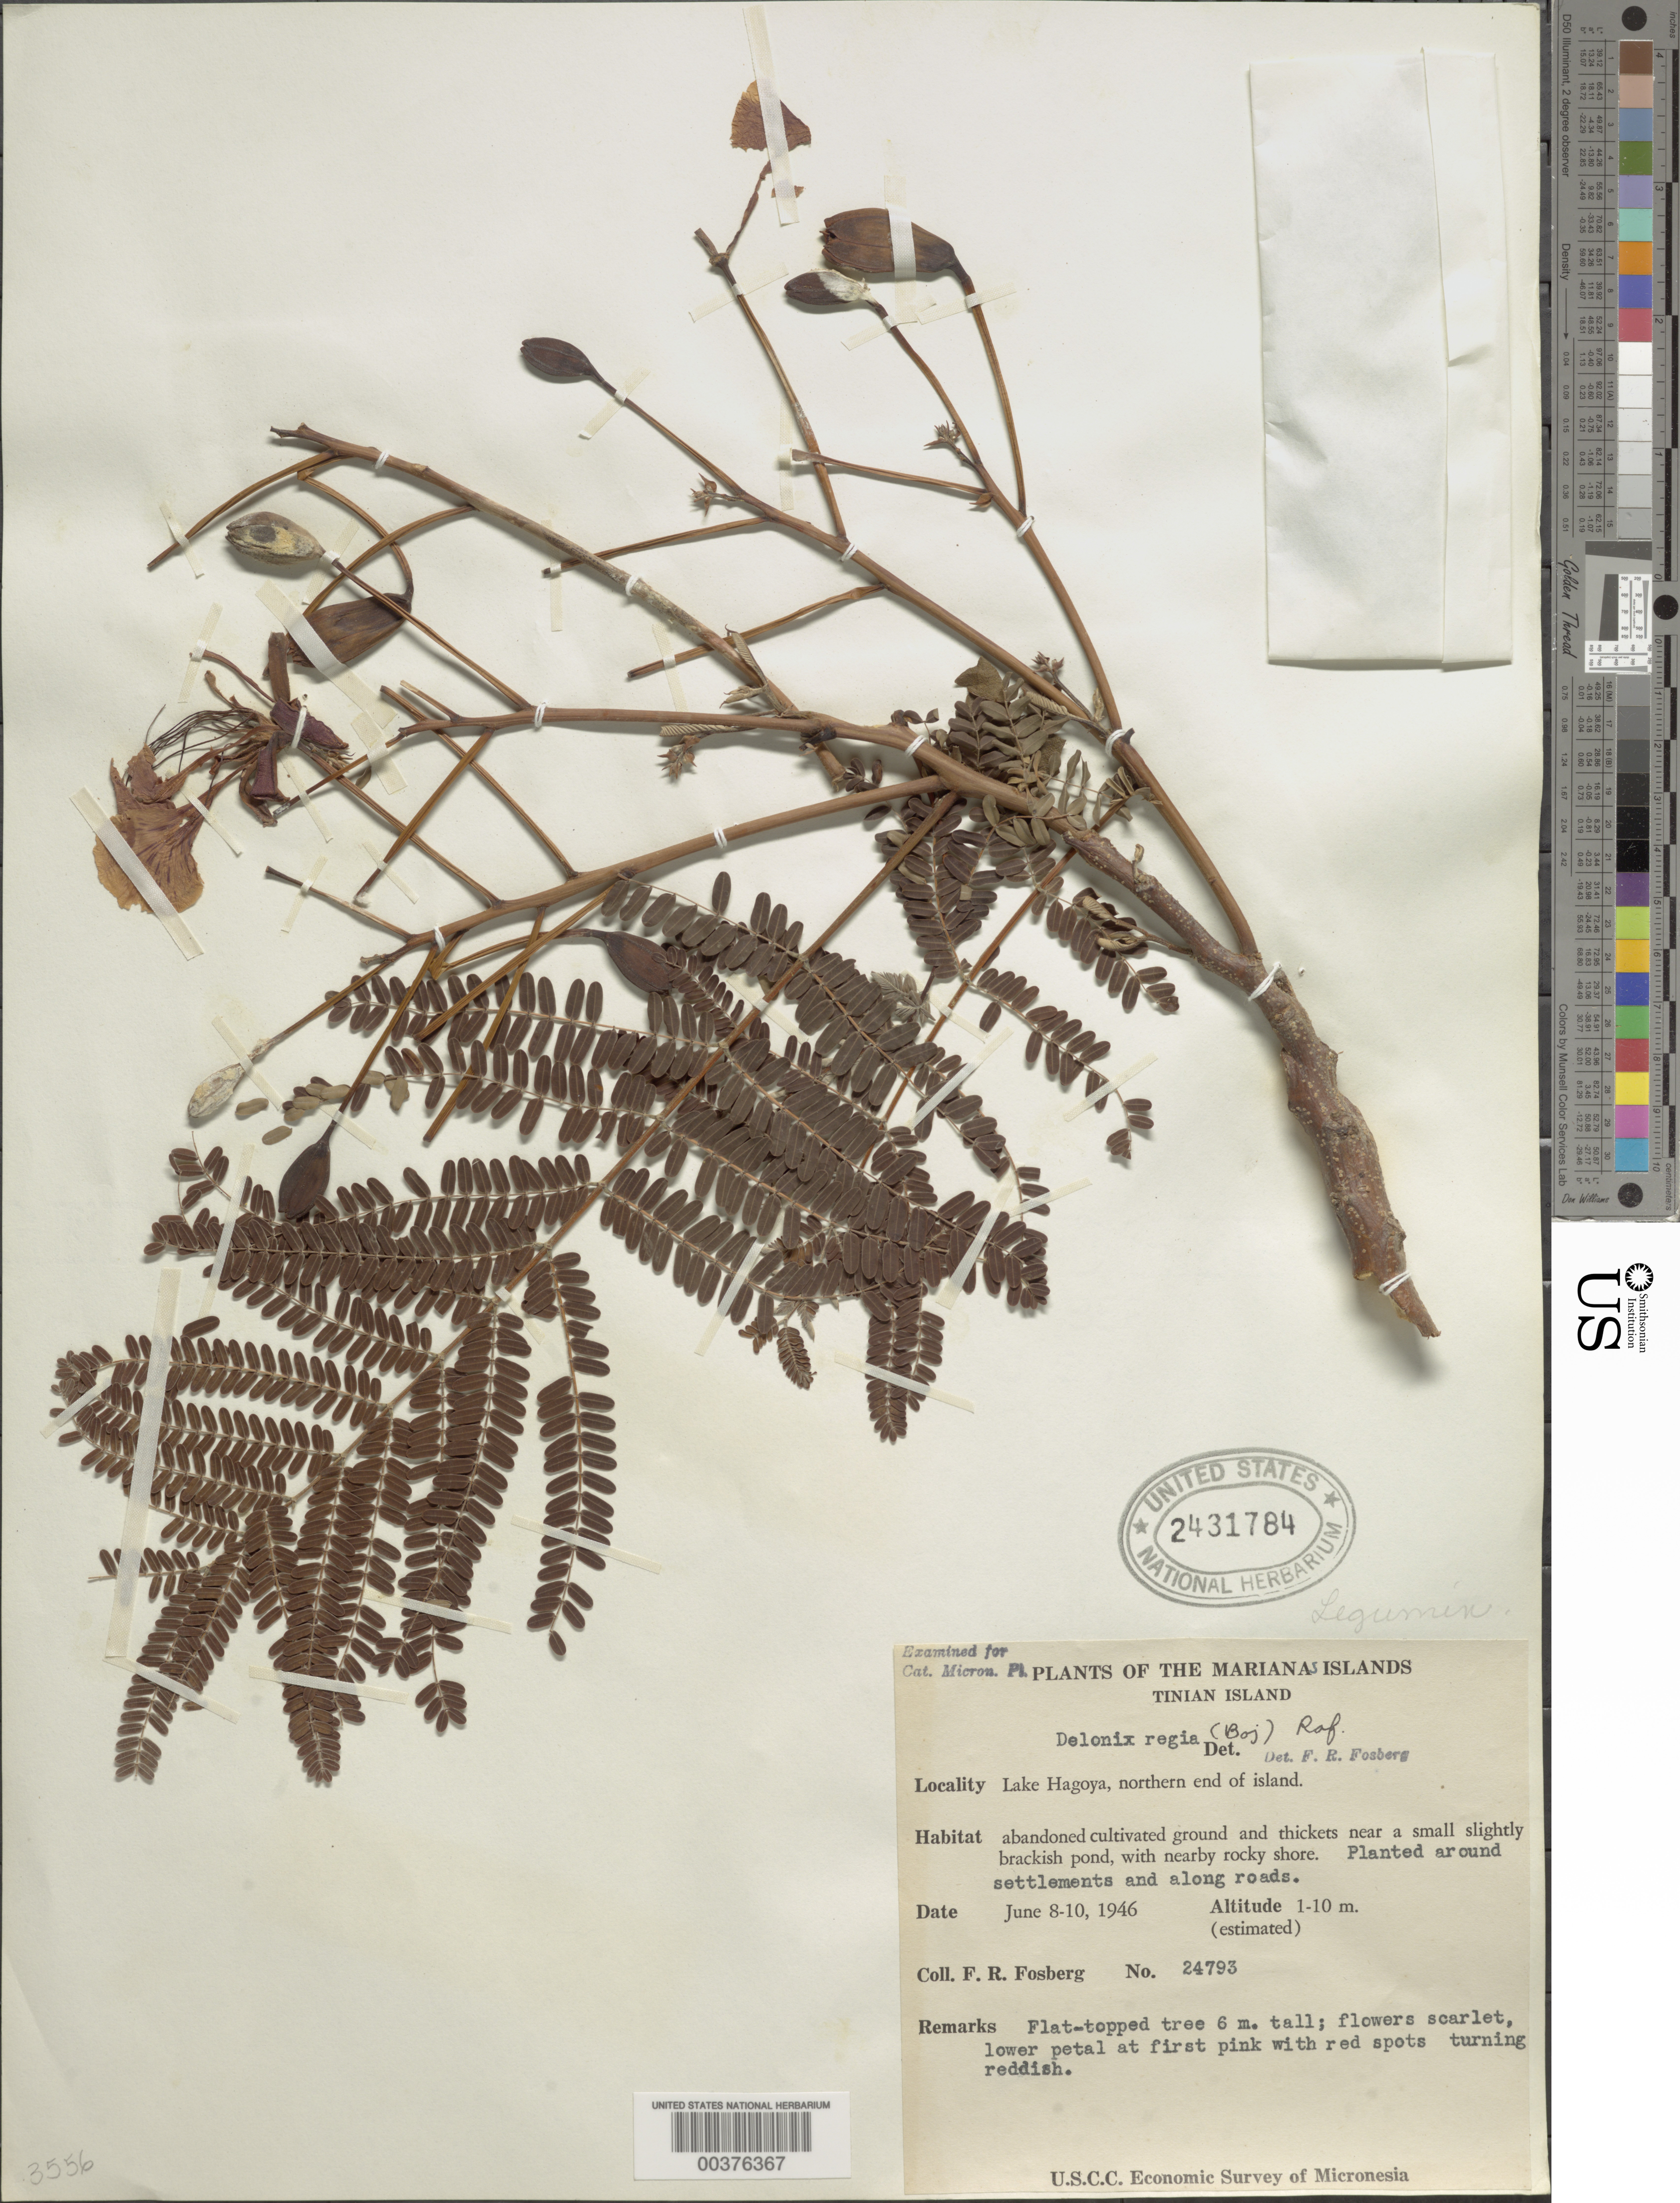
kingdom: Plantae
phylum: Tracheophyta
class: Magnoliopsida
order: Fabales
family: Fabaceae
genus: Delonix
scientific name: Delonix regia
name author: (Bojer ex Hook.) Raf.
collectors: F. R. Fosberg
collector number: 24793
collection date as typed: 08 Jun 1946 to 10 Jun 1946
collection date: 1946-06-08/1946-06-10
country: Northern Mariana Islands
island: Tinian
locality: Lake hagoya, northern end of island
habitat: Abandoned cultivated ground near brackish pond w/nearby rocky shore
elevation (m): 1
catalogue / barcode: US 2431784